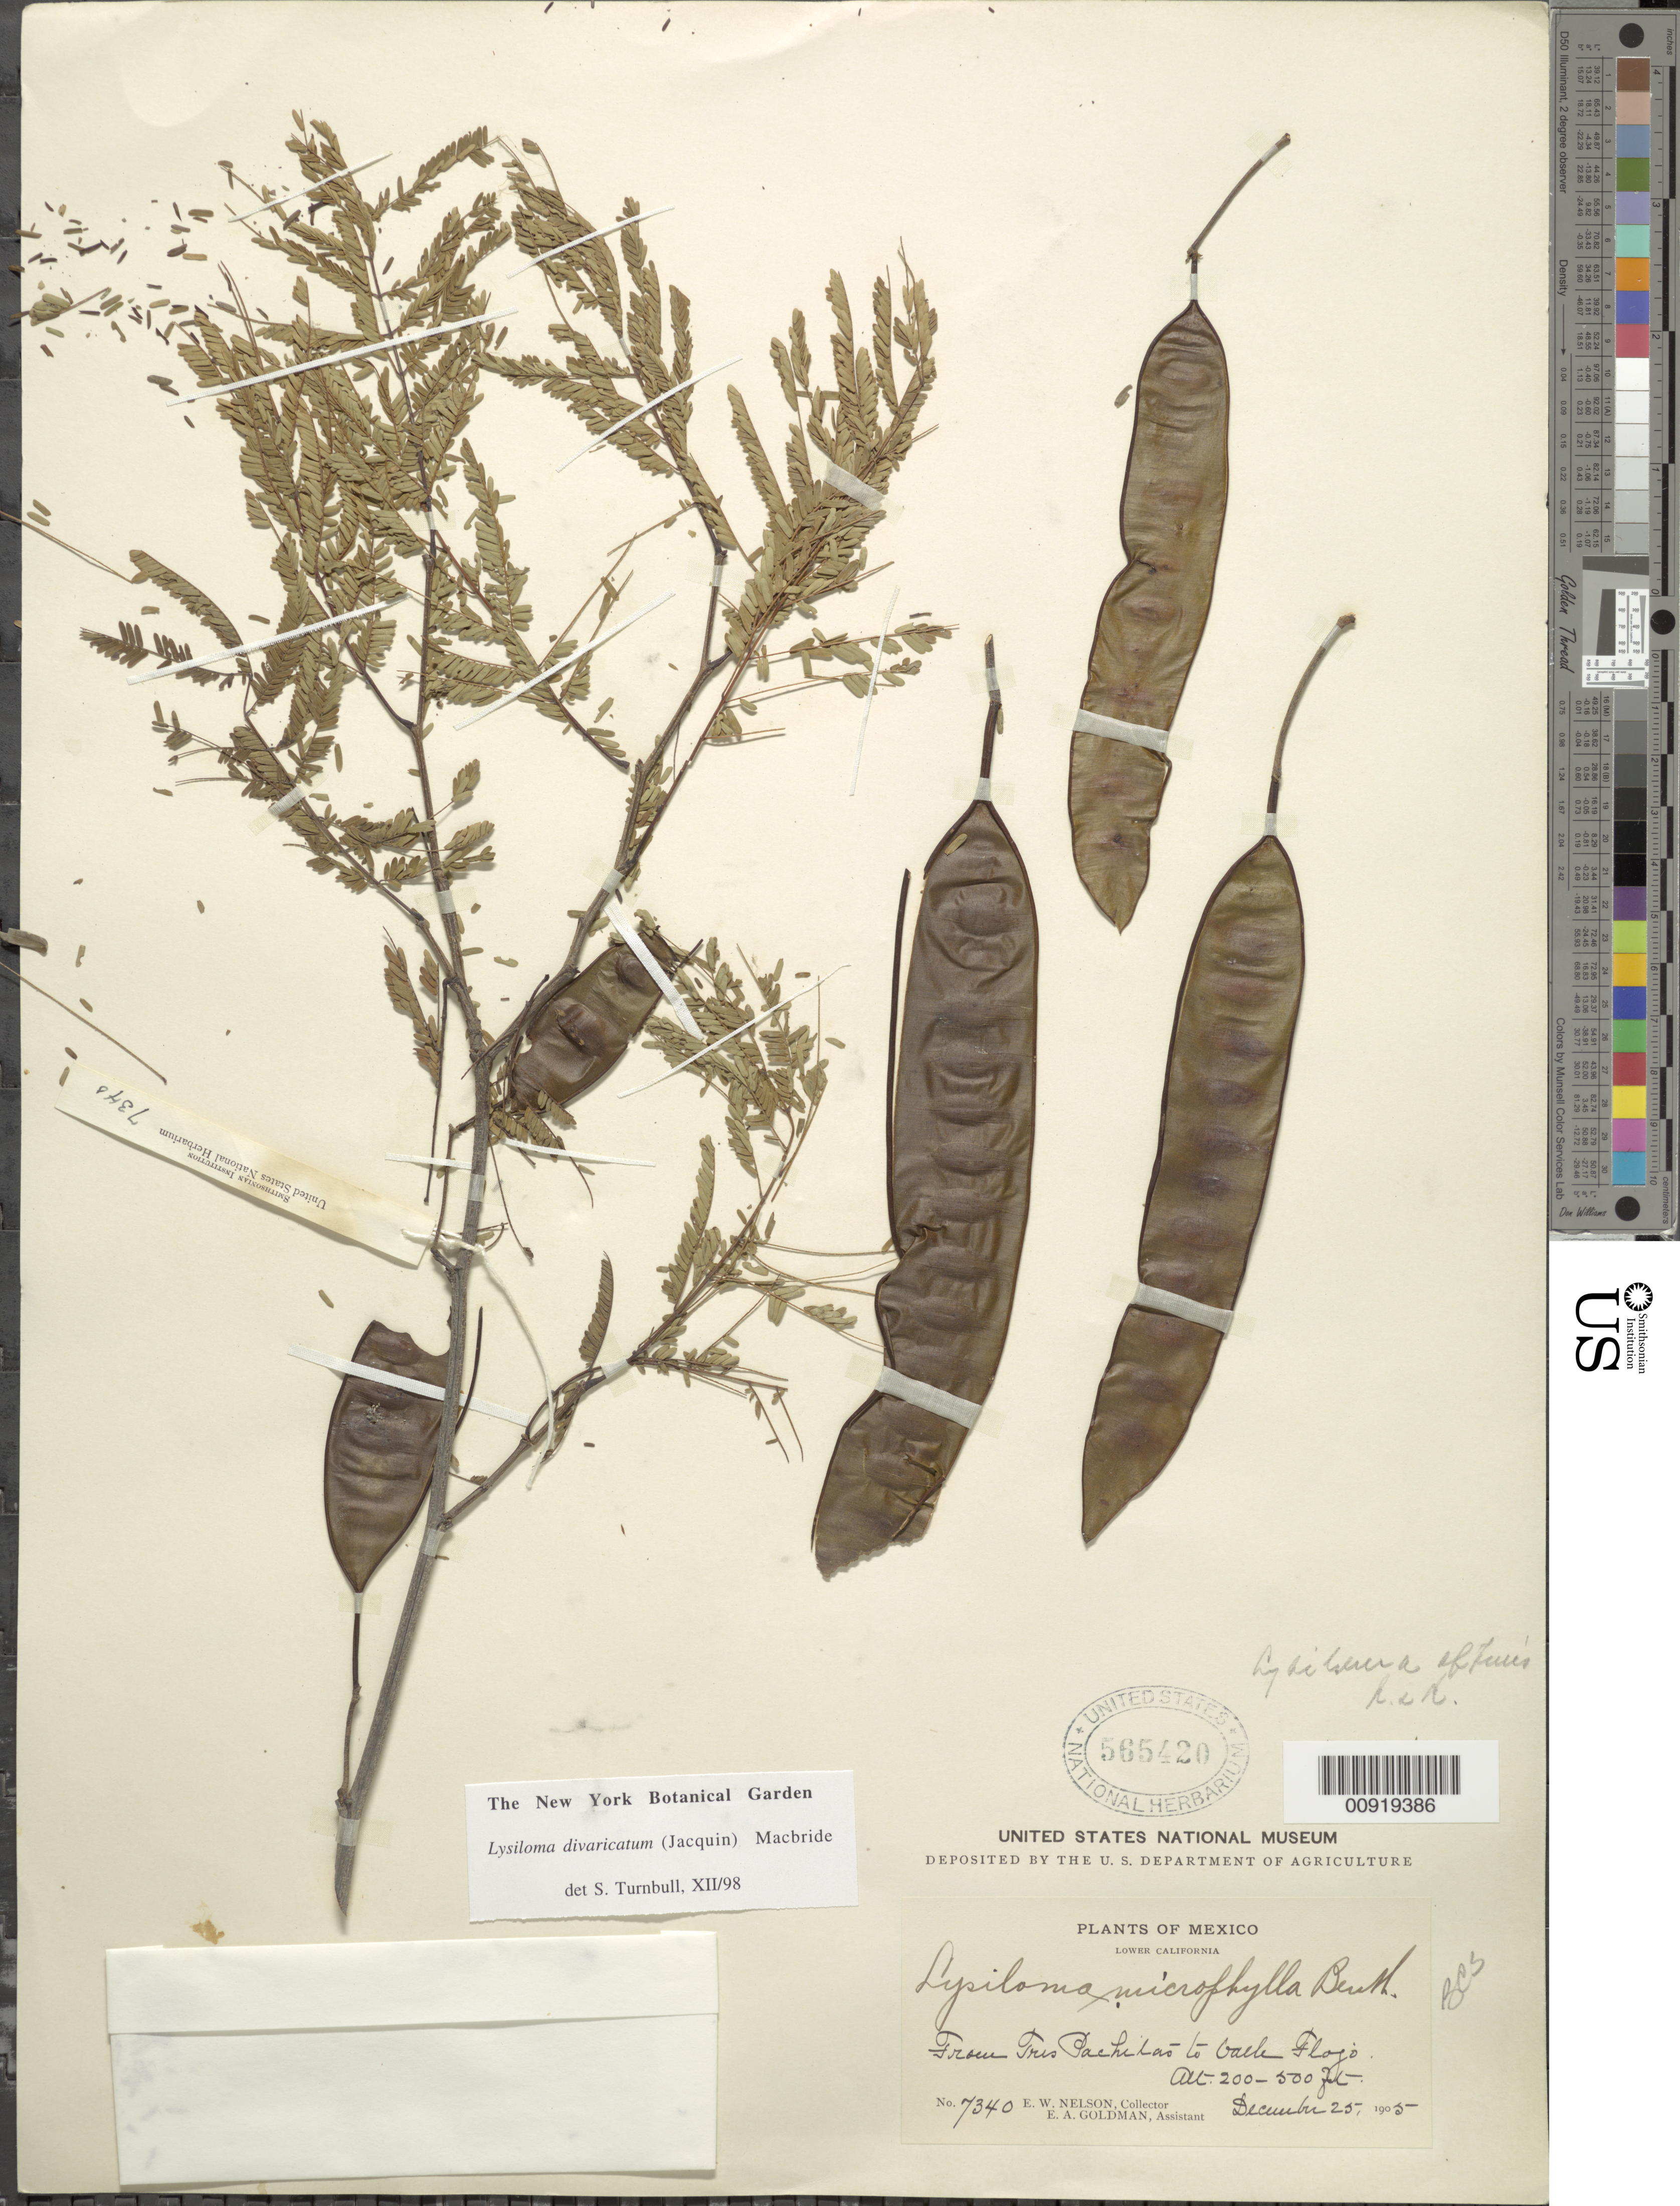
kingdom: Plantae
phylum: Tracheophyta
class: Magnoliopsida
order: Fabales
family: Fabaceae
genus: Lysiloma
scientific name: Lysiloma divaricatum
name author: (Jacq.) J.F. Macbr.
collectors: E. W. Nelson & E. A. Goldman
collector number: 7340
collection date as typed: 25 Dec 1905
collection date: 1905-12-25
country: Mexico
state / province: Baja California Sur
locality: From Tres Pachitas to Valle Flojo, Lower California.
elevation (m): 61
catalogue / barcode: US 565420